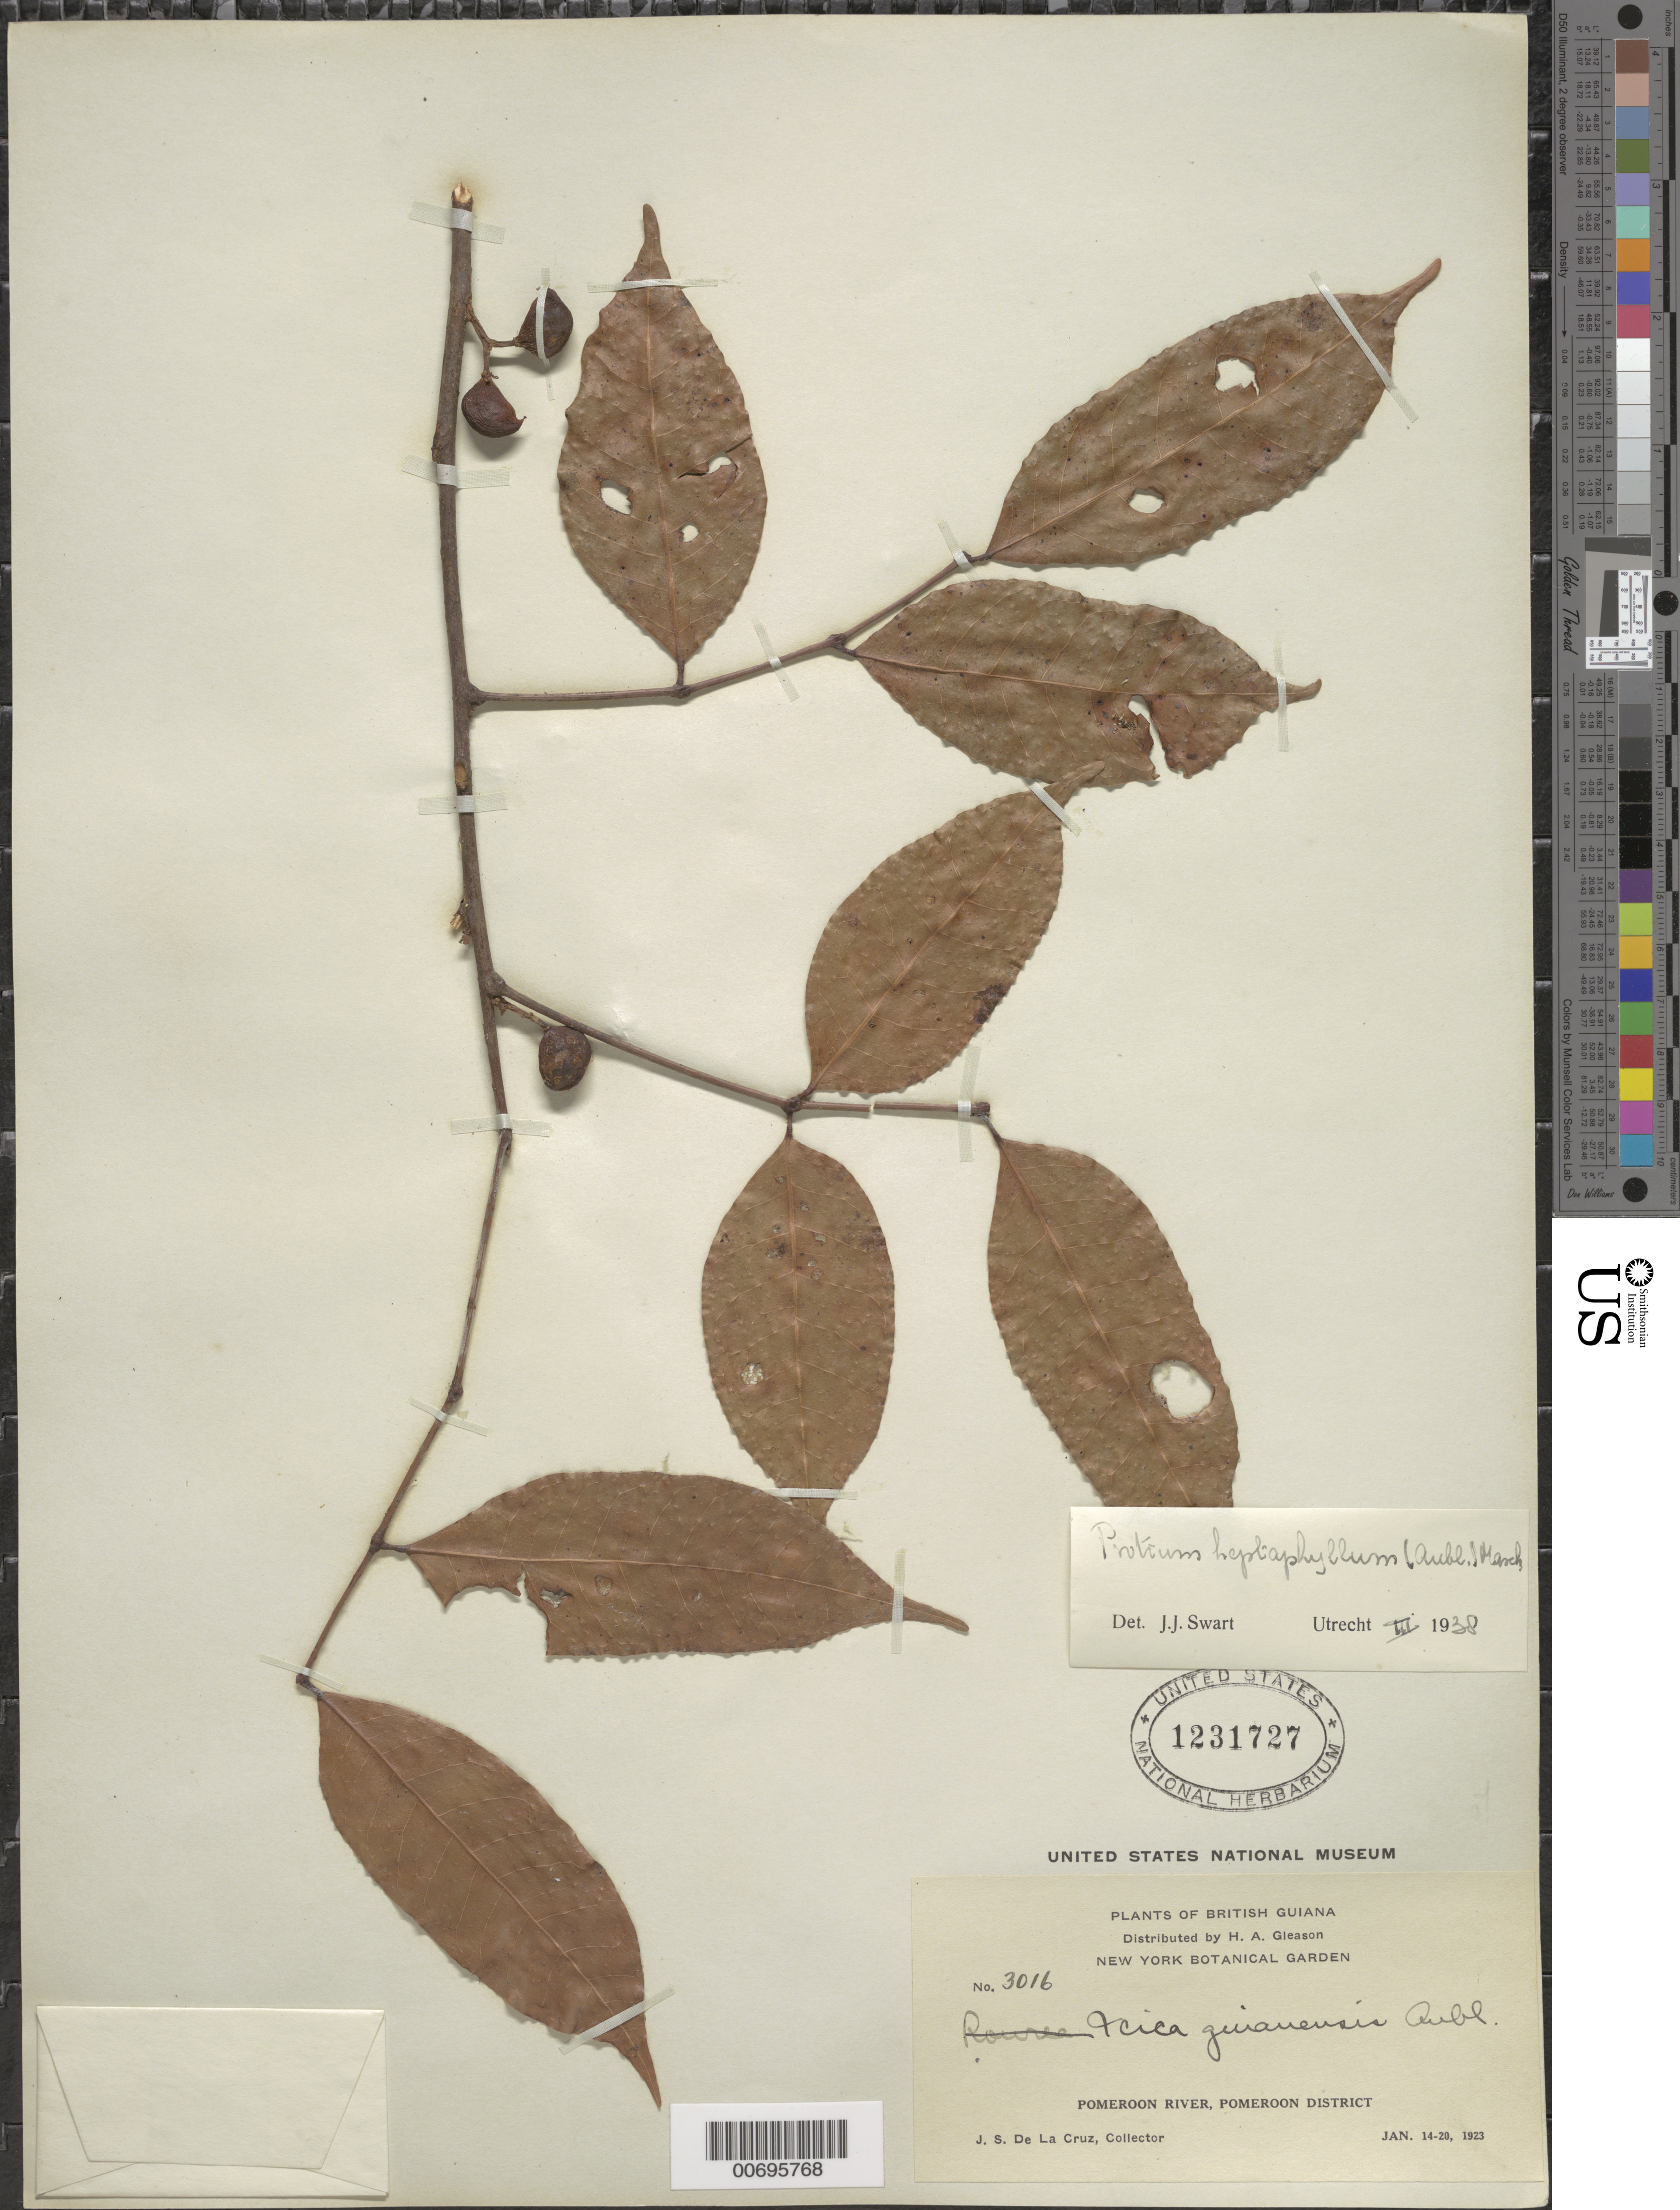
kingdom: Plantae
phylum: Tracheophyta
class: Magnoliopsida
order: Sapindales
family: Burseraceae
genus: Protium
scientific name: Protium heptaphyllum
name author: (Aubl.) Marchand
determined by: Swart, Jan J., (UTRECHT)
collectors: J. S. de la Cruz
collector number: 3016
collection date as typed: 14-Jan-23 to 20-Jan-23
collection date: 1923-01-14/1923-01-20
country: Guyana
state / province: Pomeroon-Supenaam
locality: Pomeroon R.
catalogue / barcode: US 1231727